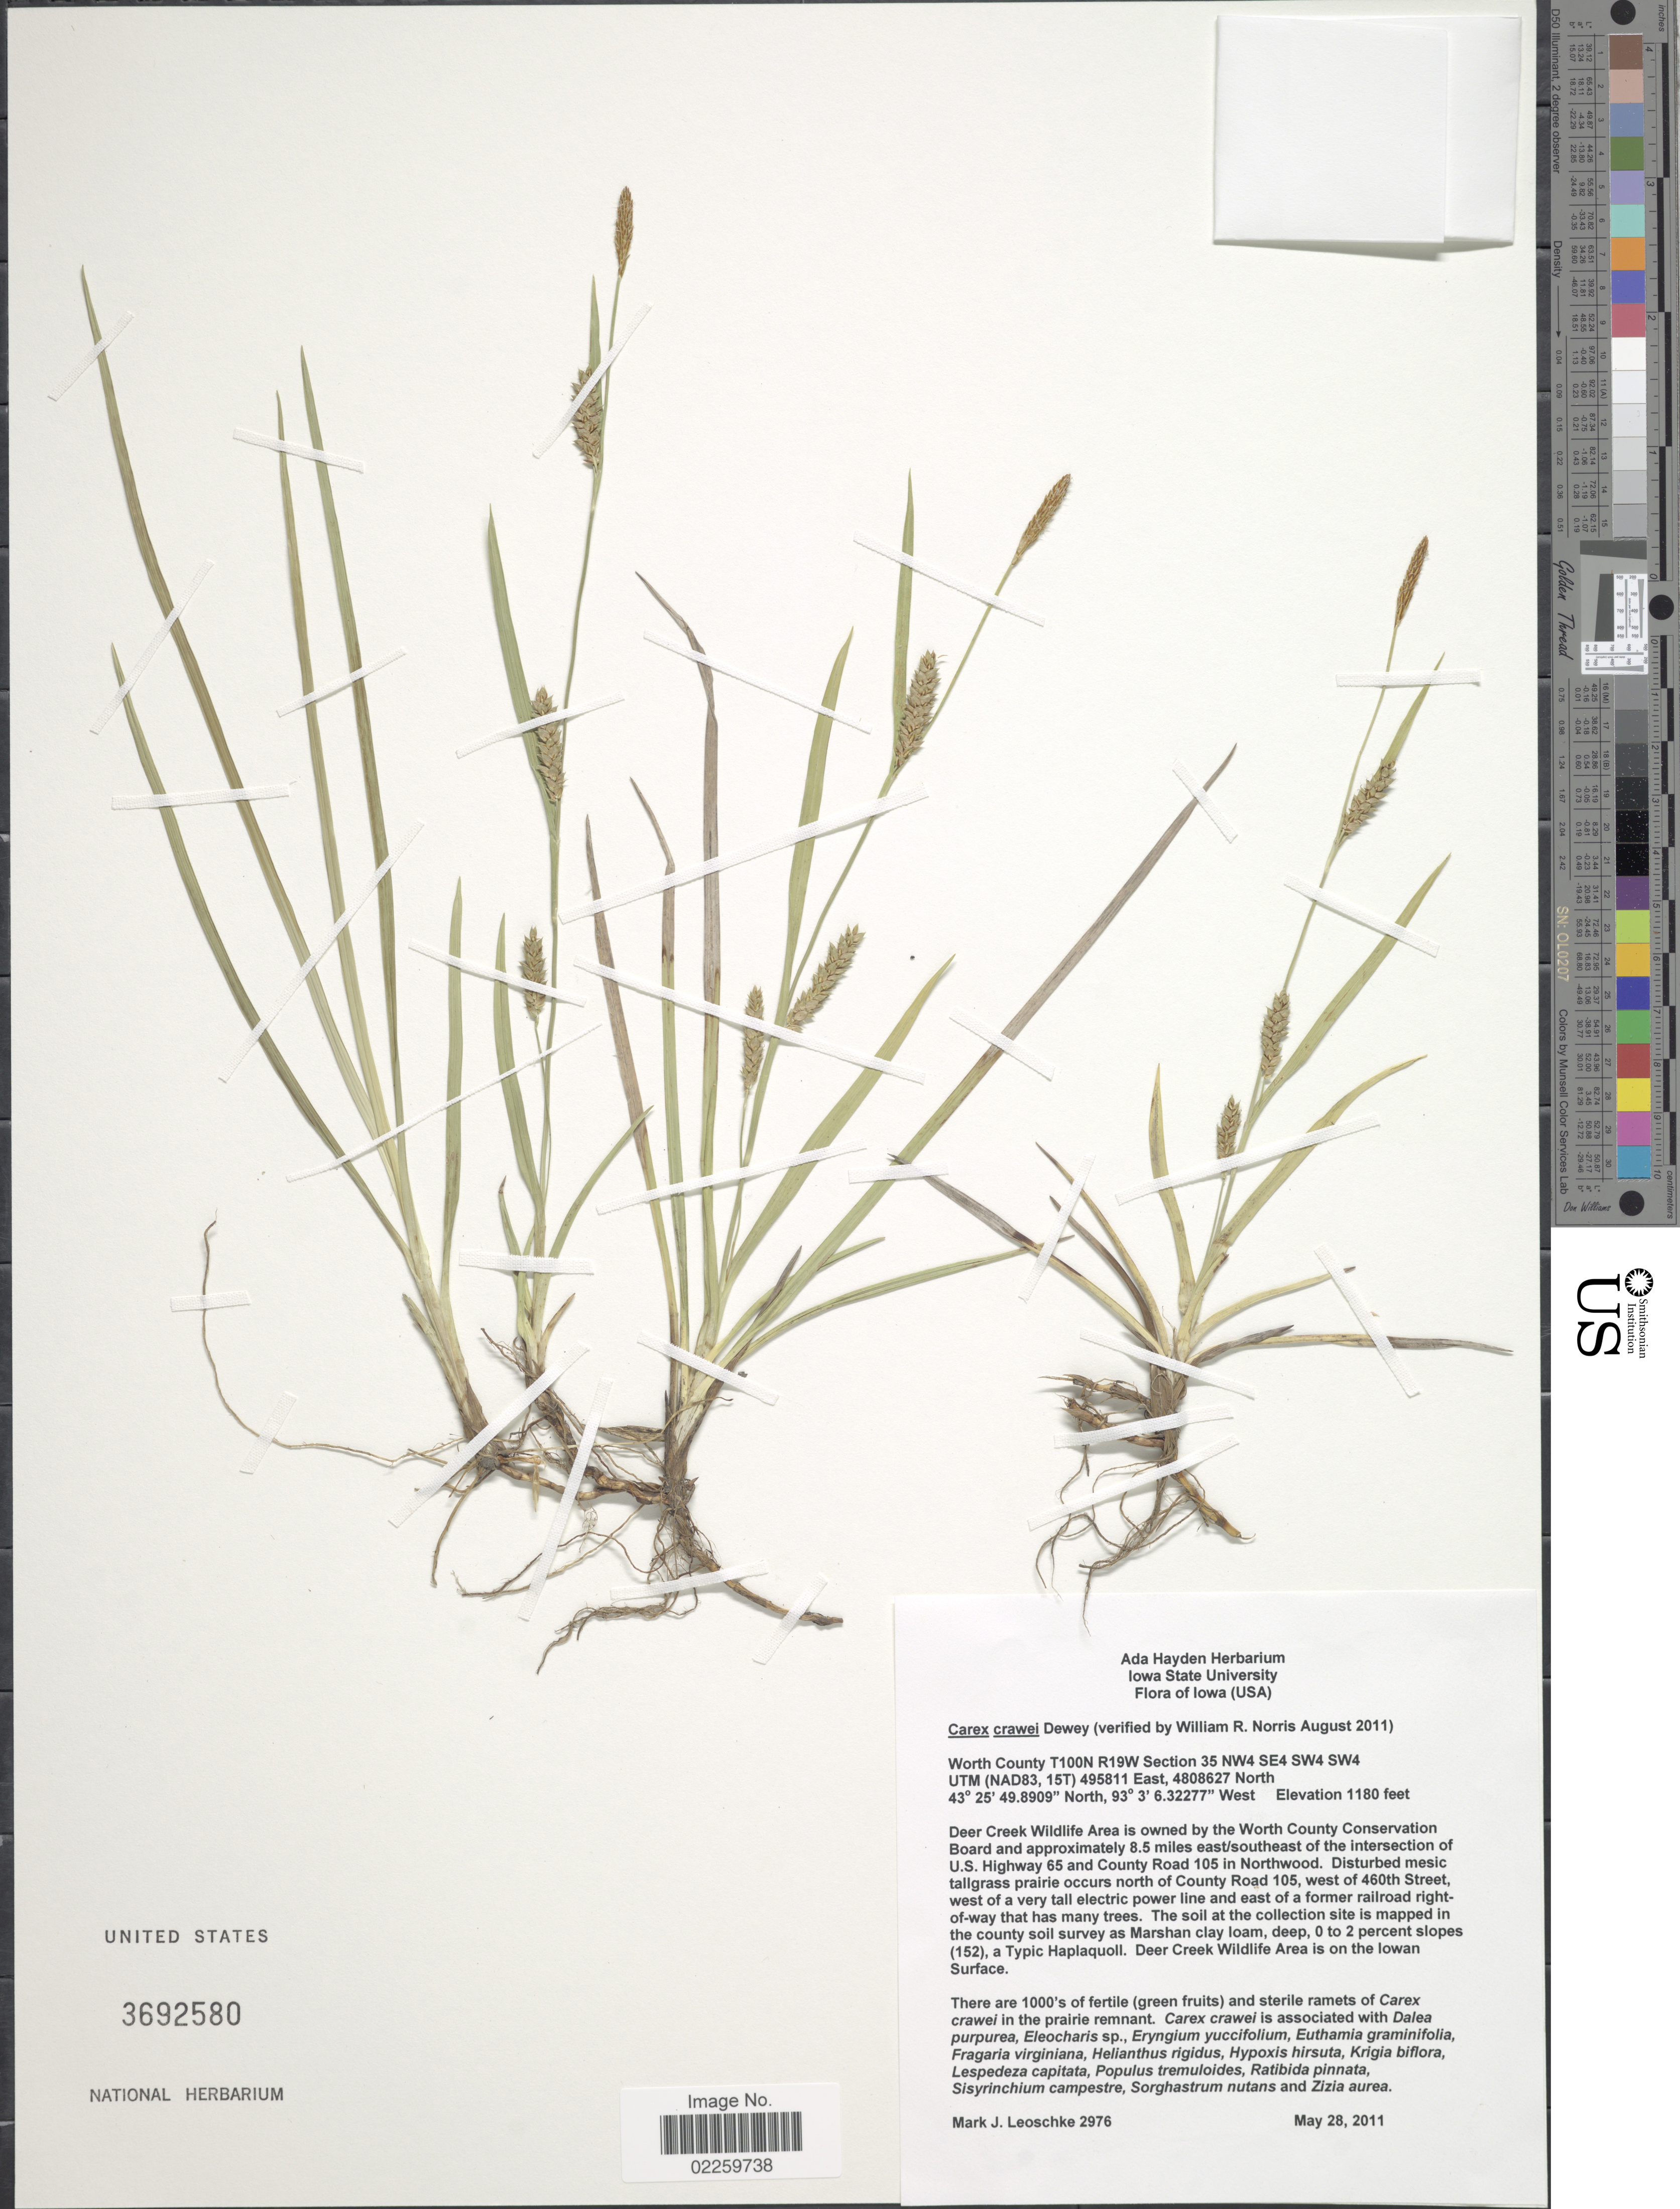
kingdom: Plantae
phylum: Tracheophyta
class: Liliopsida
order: Poales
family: Cyperaceae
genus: Carex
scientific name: Carex crawei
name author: Dewey ex Torr.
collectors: M. J. Leoschke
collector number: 2976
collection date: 2011-05-28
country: United States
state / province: Iowa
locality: Worth County T100N R19W Secton 35 NW4 SW4 SW4 UTM (NAD83, 15T) 495811 East, 4808627 North [unsure placement], Deer Creek Wildlife Area is owned by the Worth County Conservation Board and approximately 8.5 miles east/southeast of the intersection of U.S. Highway 65 and County Road 105 in Northwood, disturbed mesic tallgrass prairie occurs north of County Road 105, west of 460th Street, west of a very tall electric power line and east of a former railroad right-of-way that has many trees.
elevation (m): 360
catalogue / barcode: US 3692580